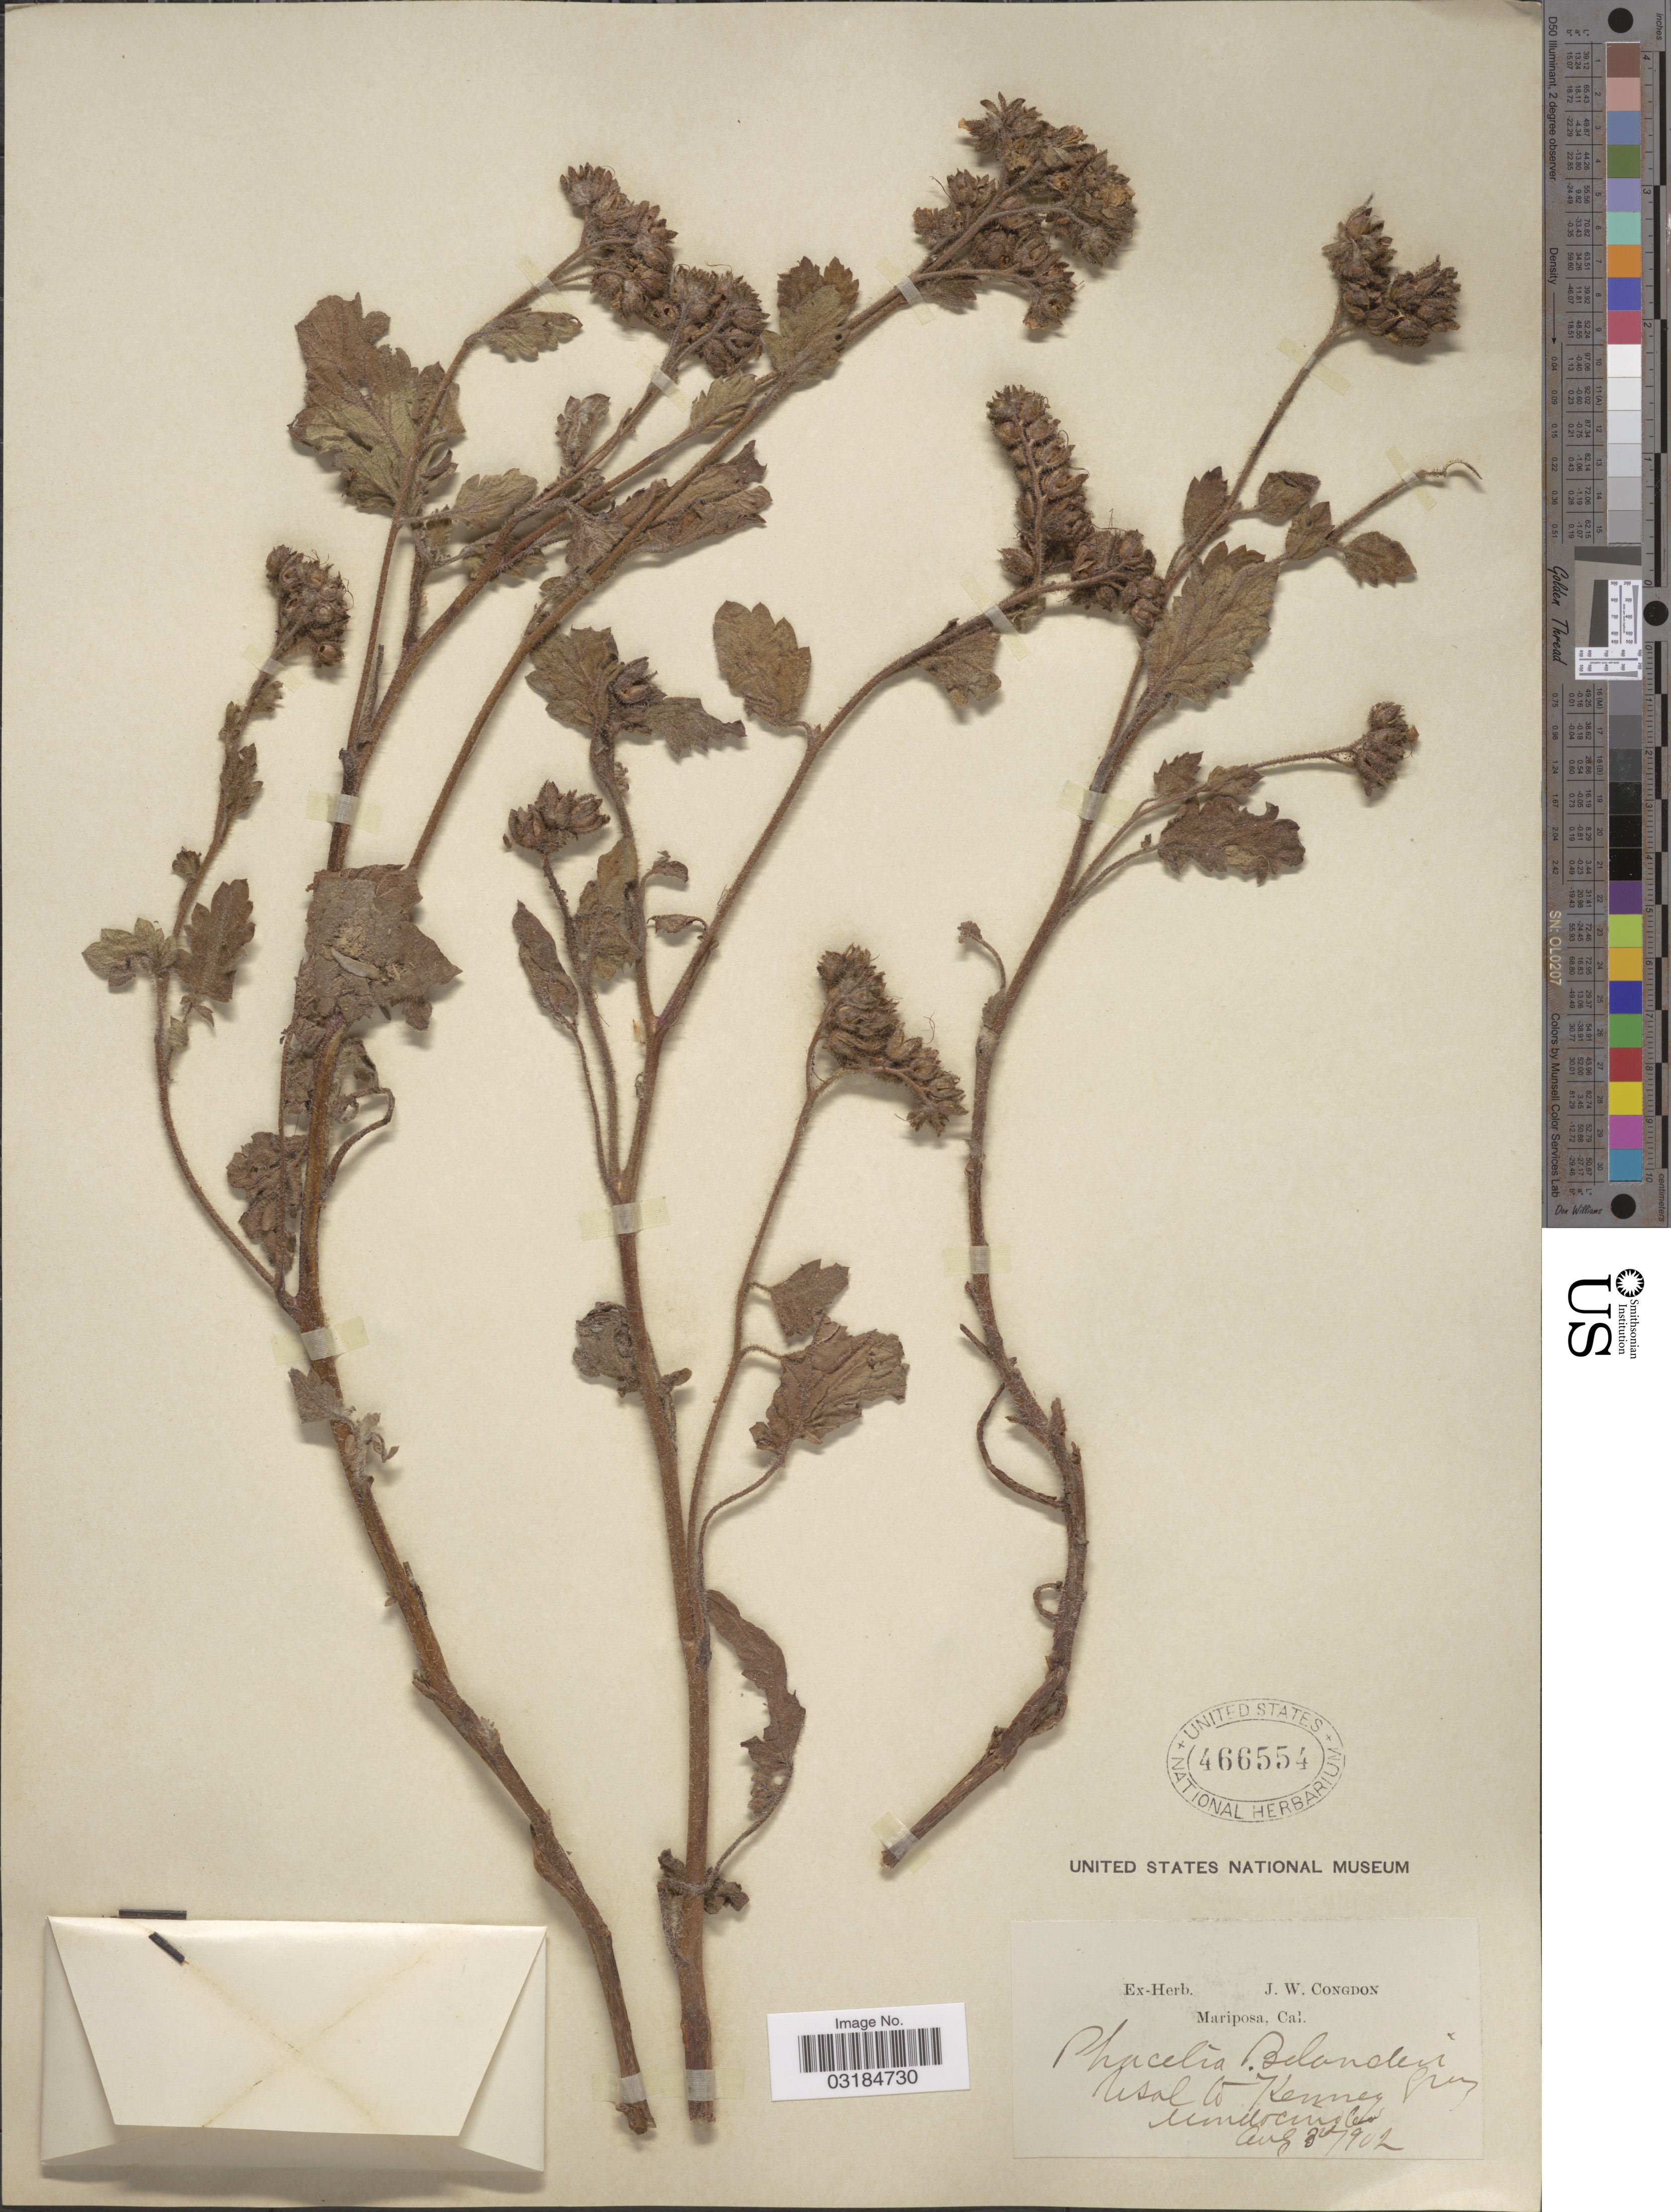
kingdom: Plantae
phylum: Tracheophyta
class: Magnoliopsida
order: Boraginales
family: Hydrophyllaceae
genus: Phacelia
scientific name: Phacelia bolanderi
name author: A. Gray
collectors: J. W. Congdon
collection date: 1902-08-03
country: United States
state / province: California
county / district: Mendocino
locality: Usal to Kenney, Mendocino Co.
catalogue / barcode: US 466554